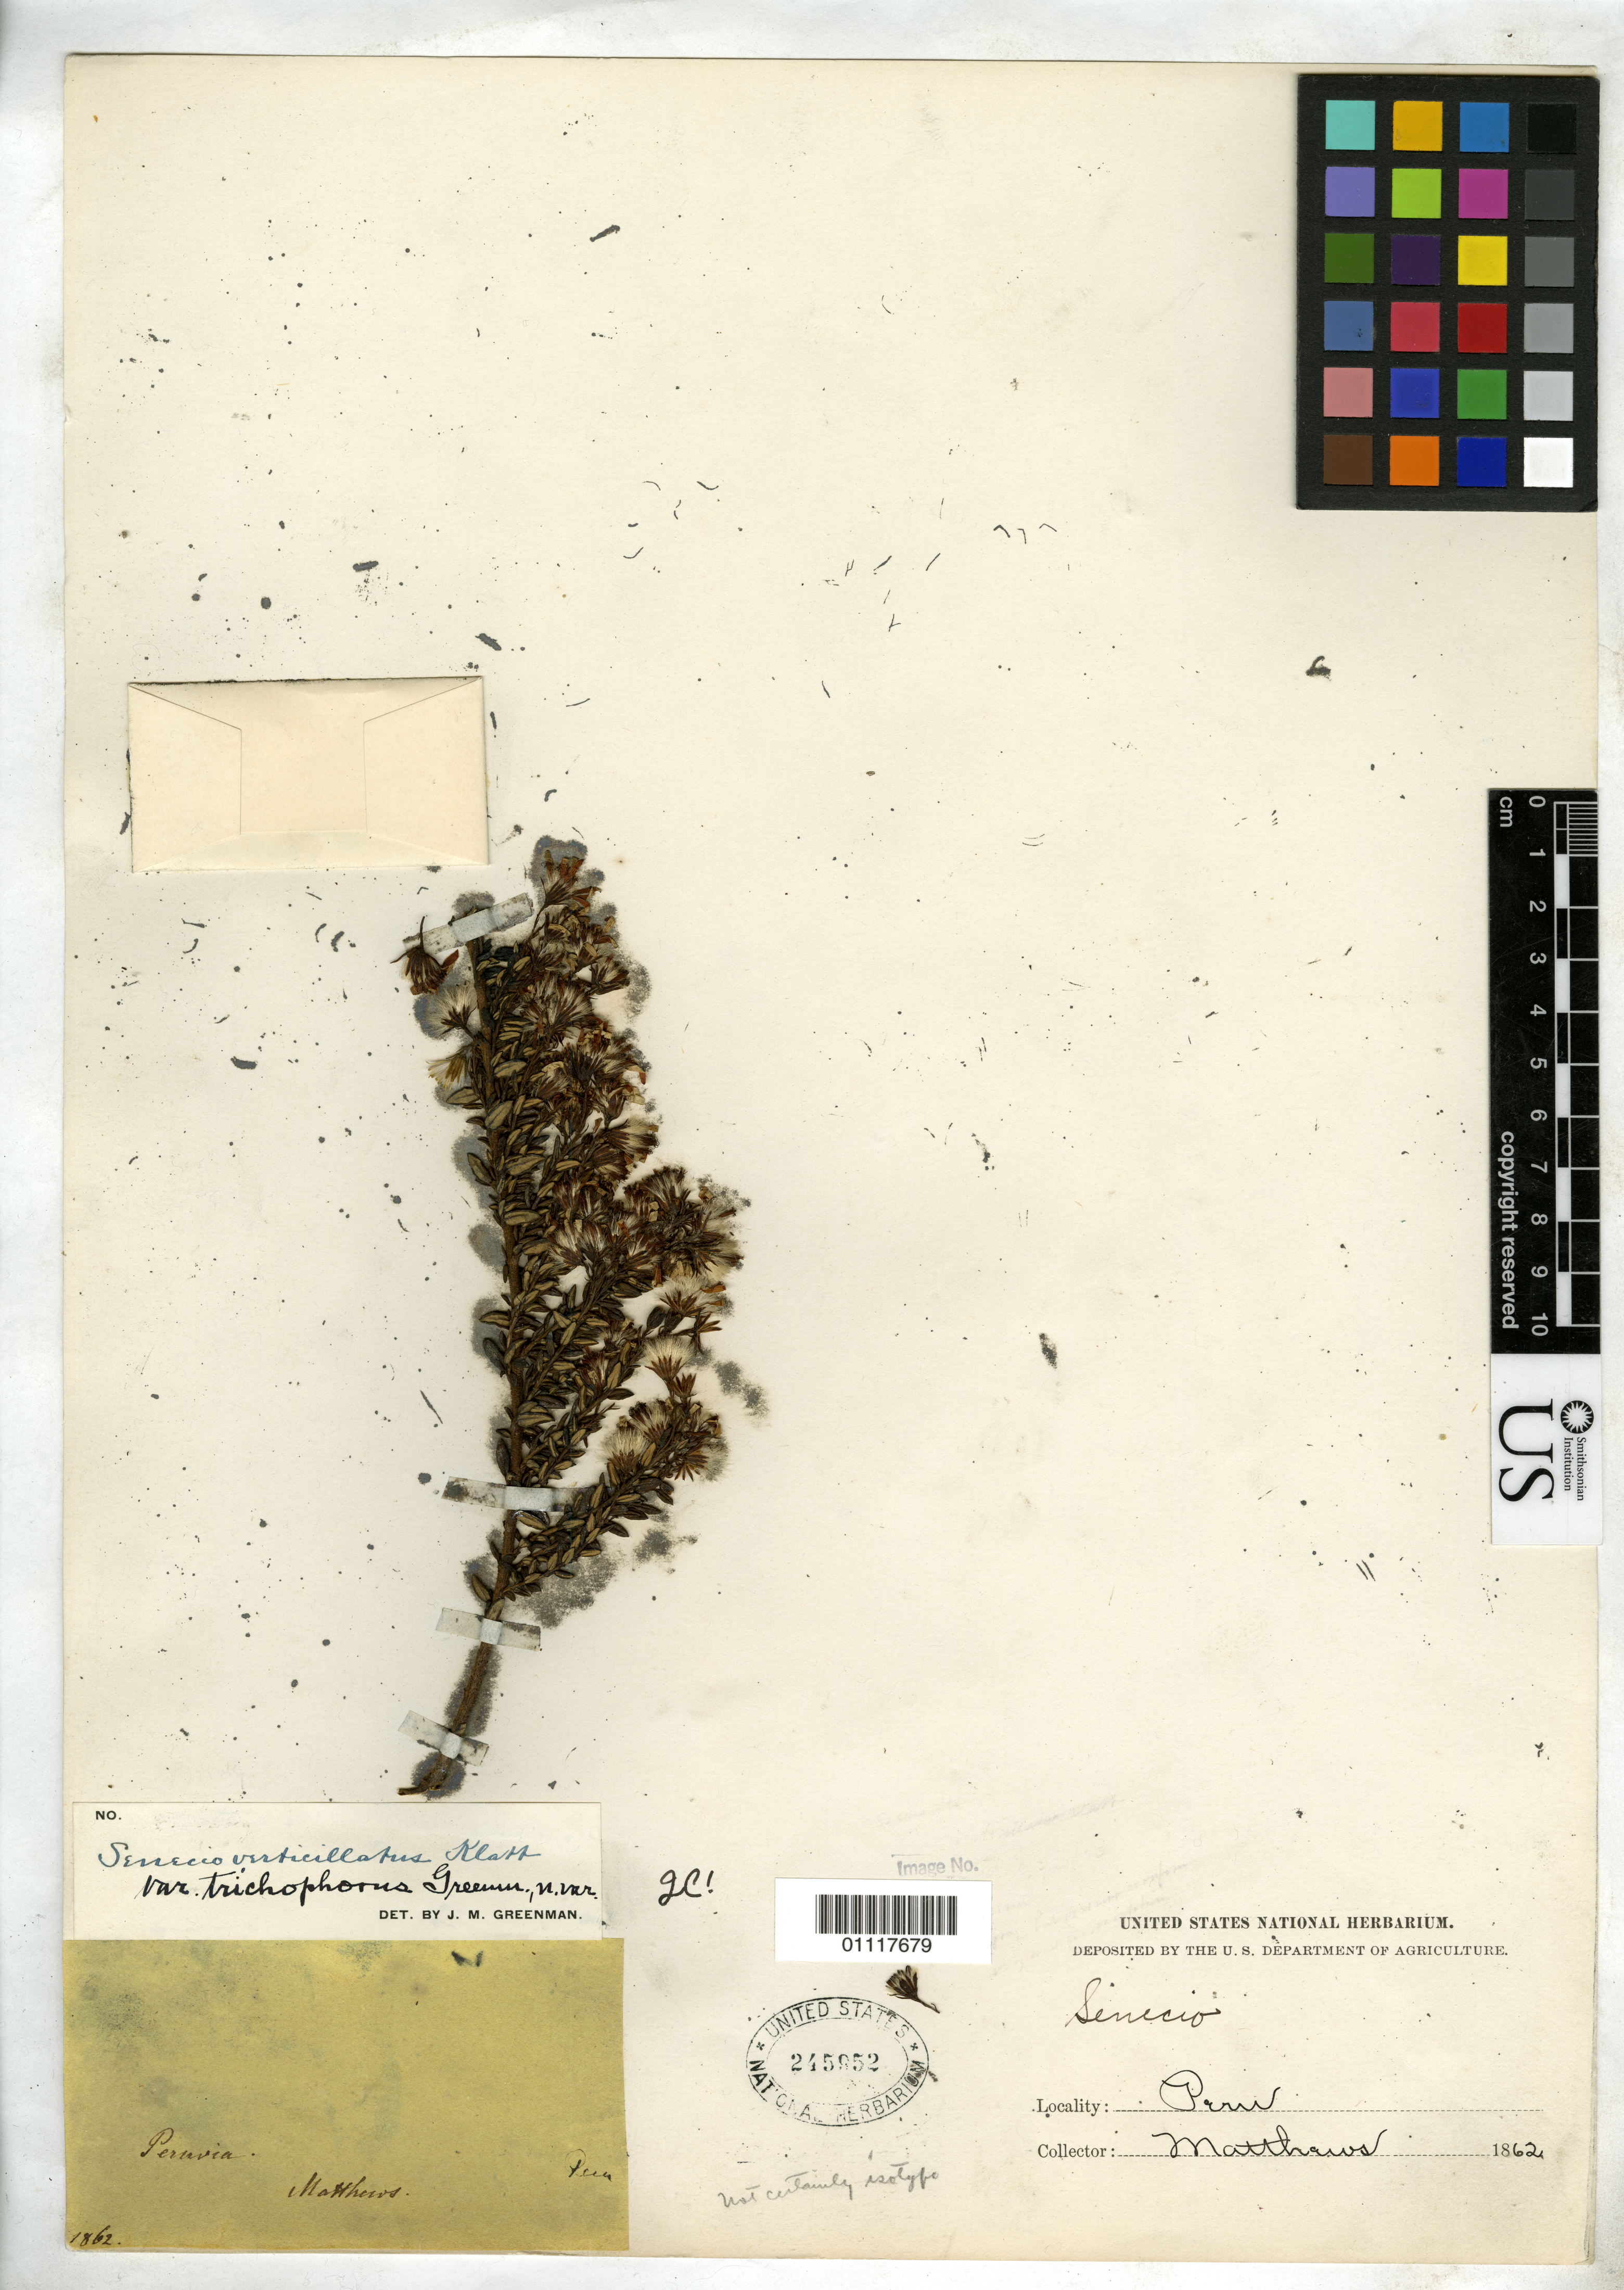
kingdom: Plantae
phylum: Tracheophyta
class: Magnoliopsida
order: Asterales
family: Asteraceae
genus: Senecio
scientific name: Senecio verticillatus var. trichophorus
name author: Greenm.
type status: Possible Isotype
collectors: -- Matthews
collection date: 1862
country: Peru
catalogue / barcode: US 245952